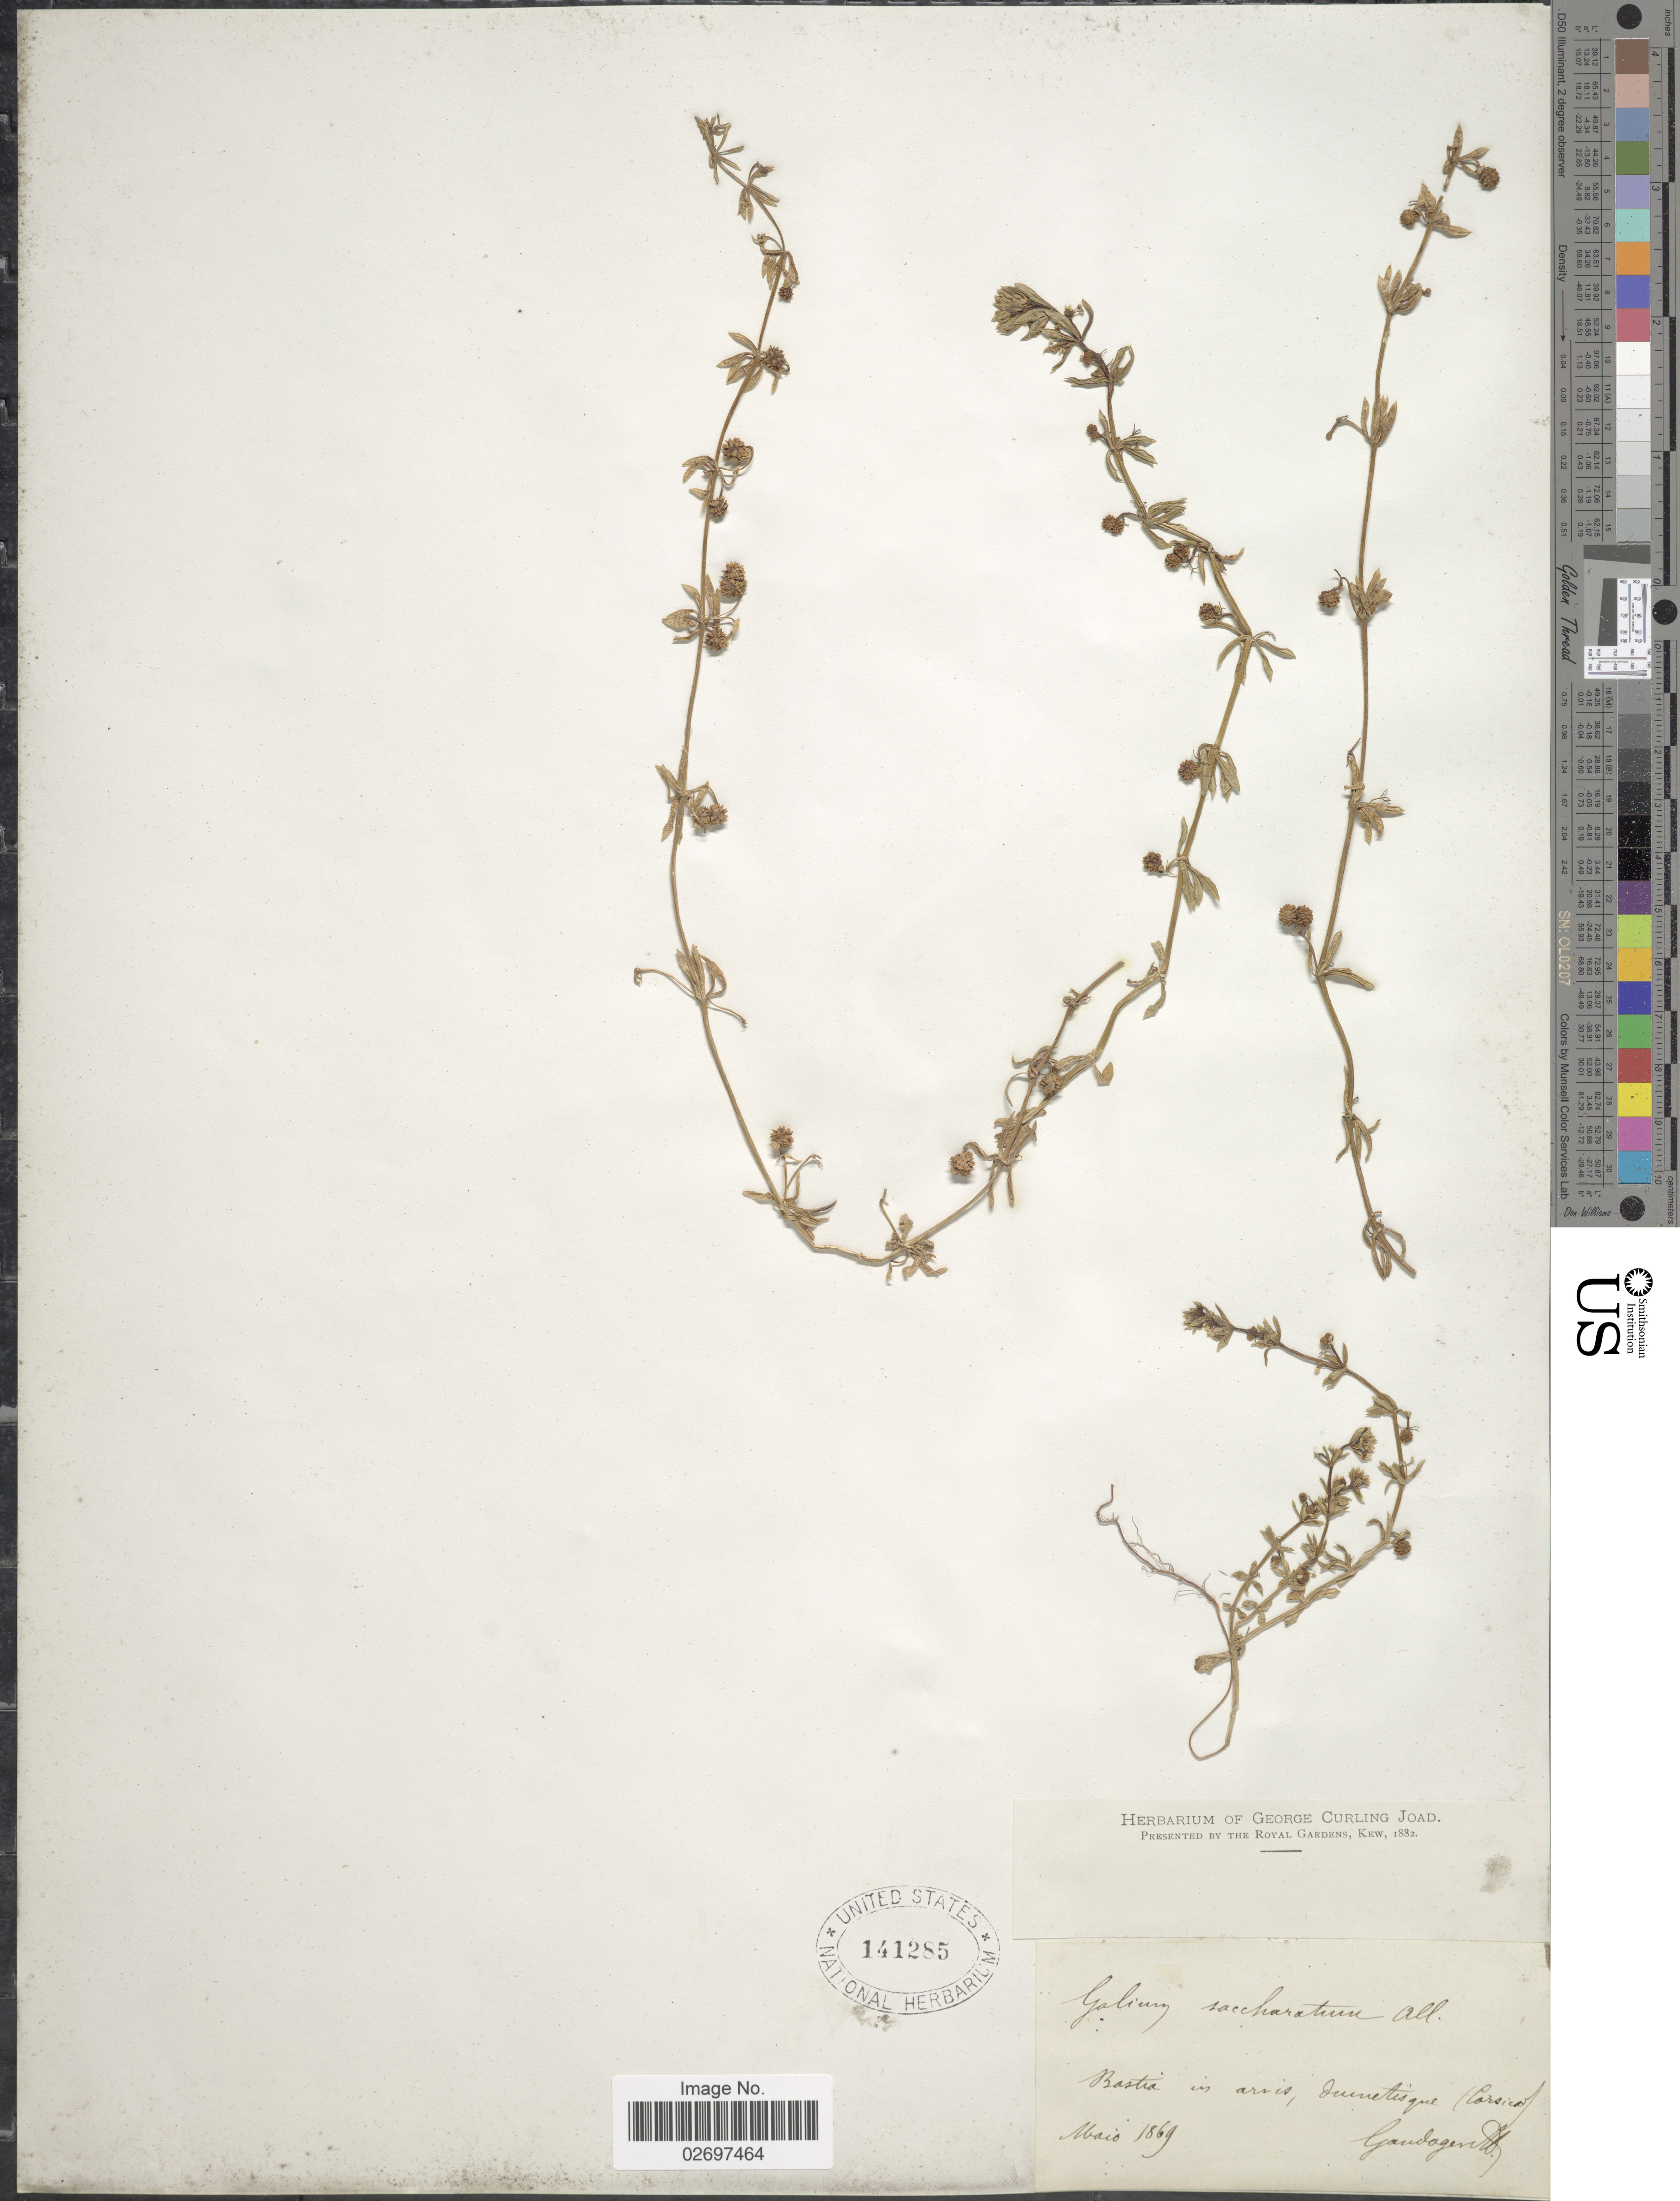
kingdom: Plantae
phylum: Tracheophyta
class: Magnoliopsida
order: Gentianales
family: Rubiaceae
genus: Galium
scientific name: Galium saccharatum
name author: All.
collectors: M. Gandoger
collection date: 1869-05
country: France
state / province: Corsica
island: Corse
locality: Bastia in arvis, duinetisque (Corsica)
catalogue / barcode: US 141285